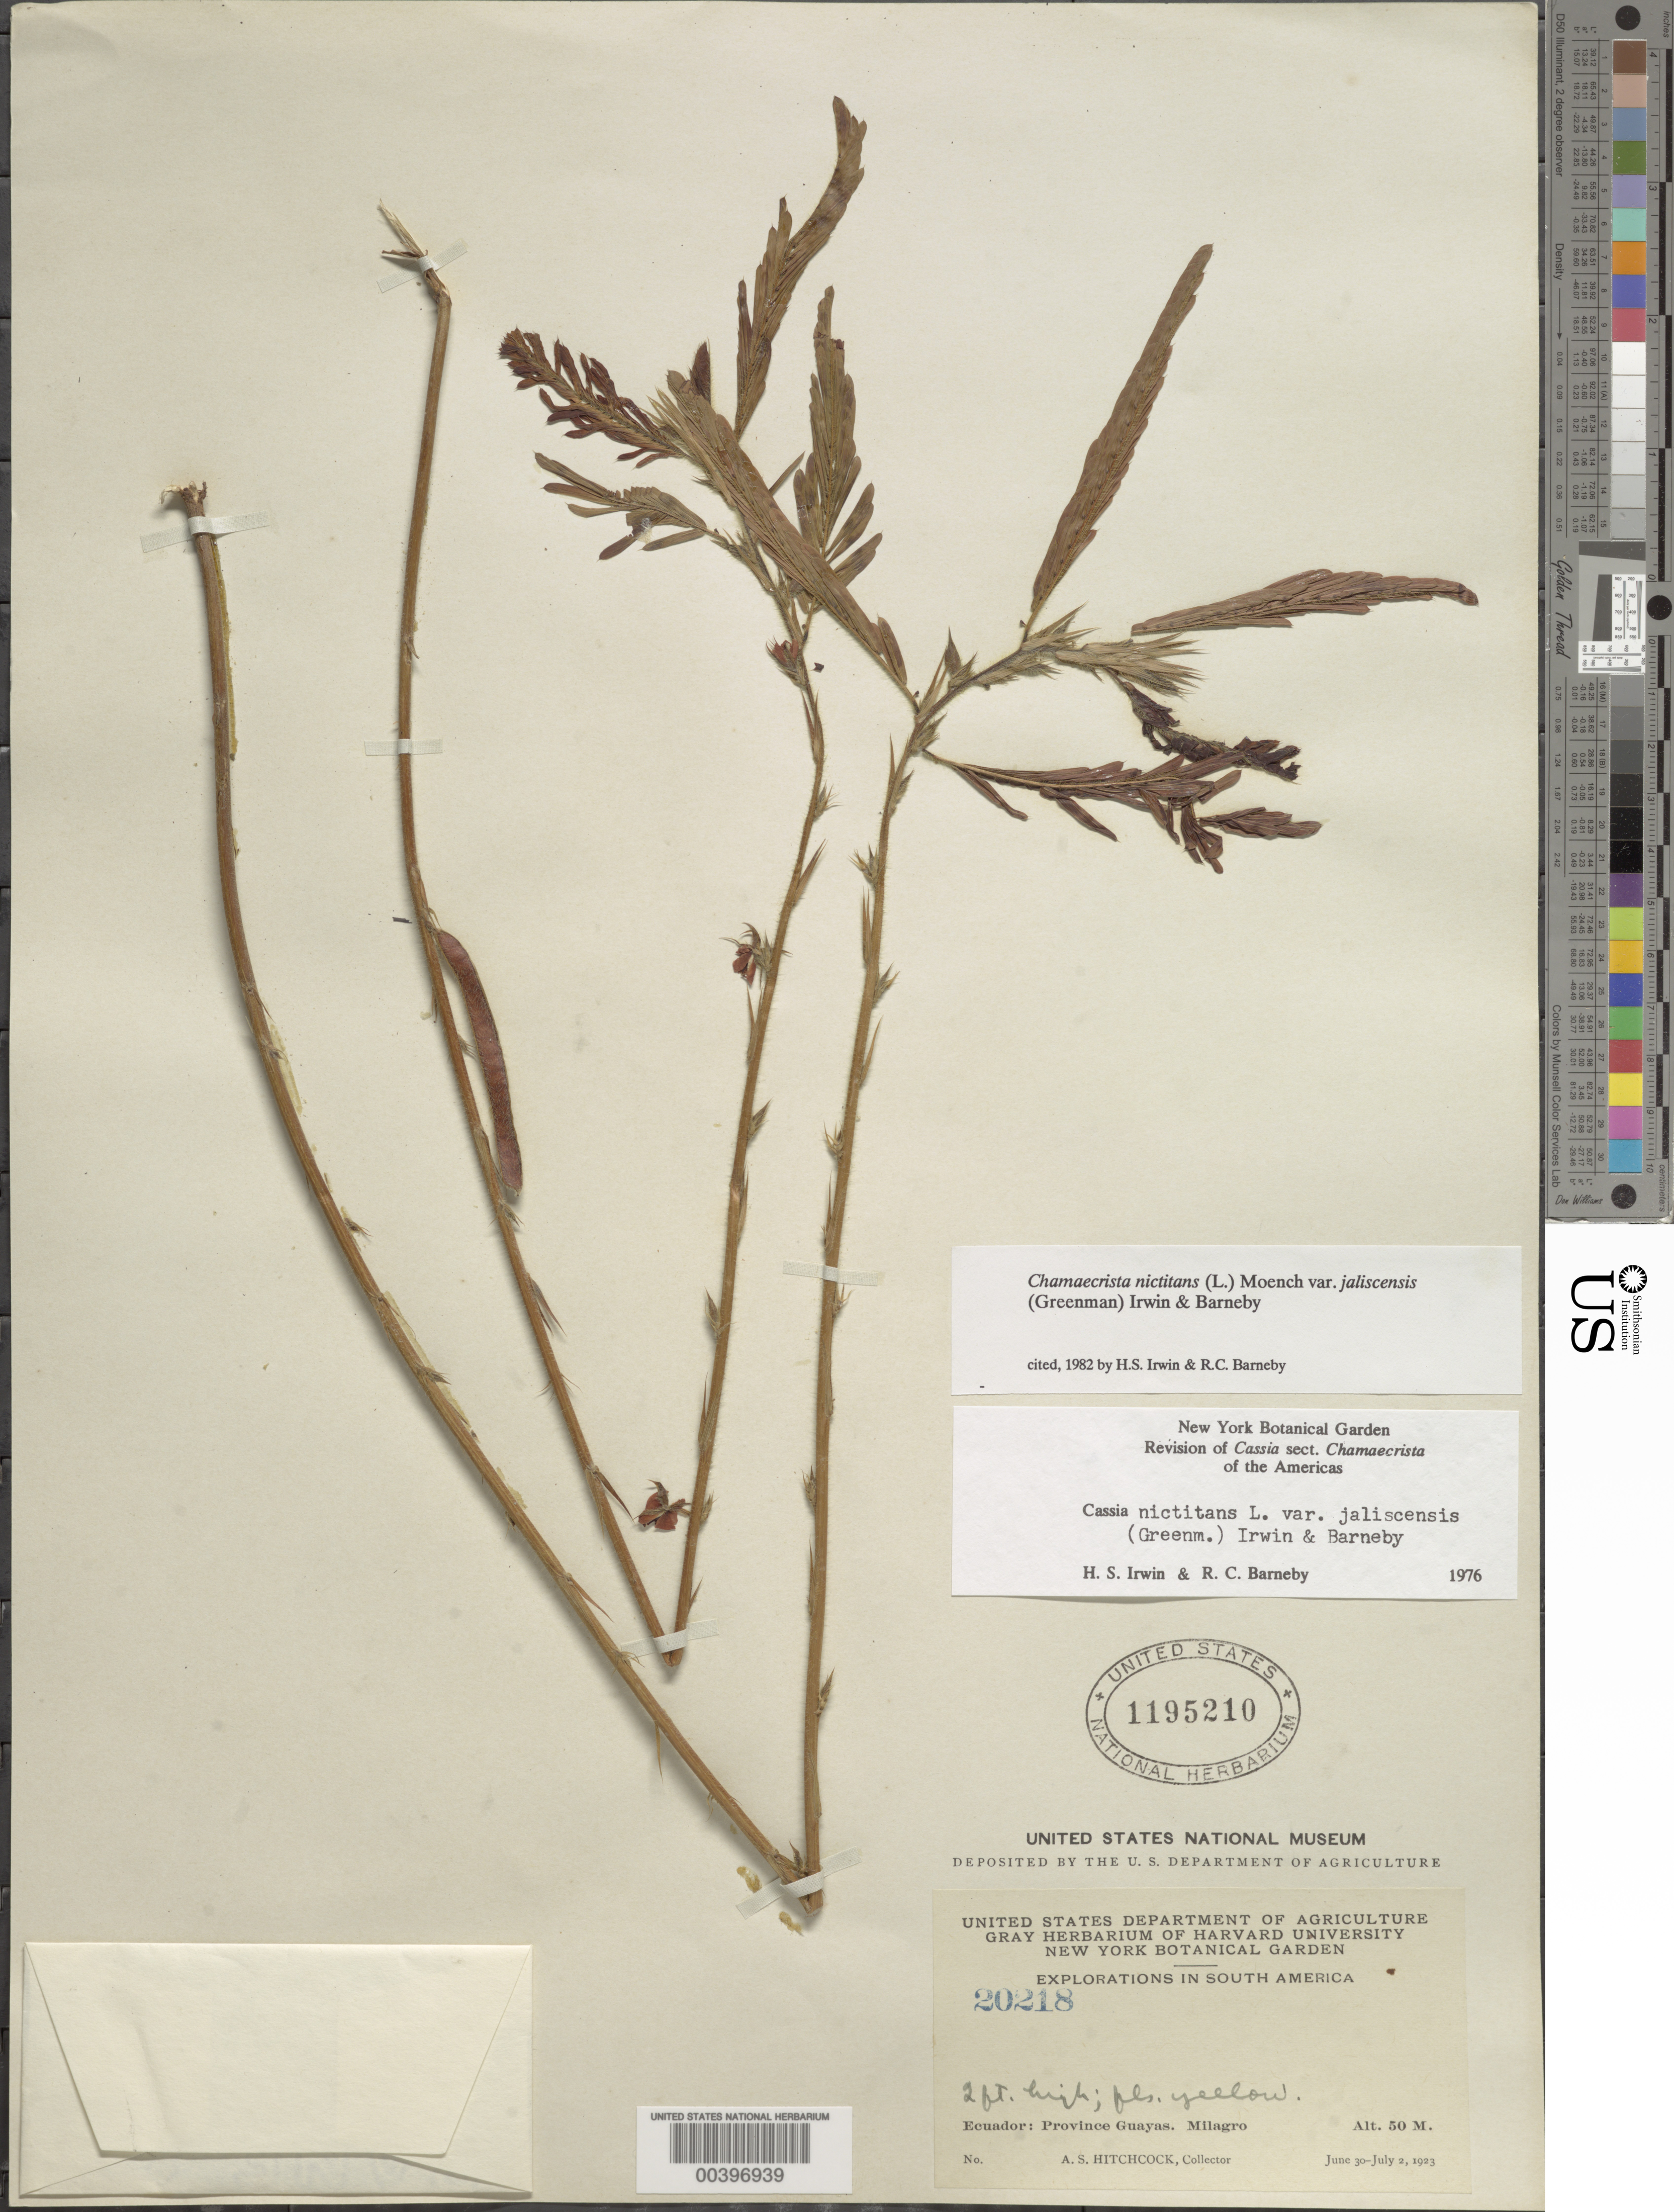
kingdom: Plantae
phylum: Tracheophyta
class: Magnoliopsida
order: Fabales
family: Fabaceae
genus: Chamaecrista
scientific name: Chamaecrista nictitans var. jaliscensis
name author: (Greenm.) H.S. Irwin & Barneby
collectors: A. S. Hitchcock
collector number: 20218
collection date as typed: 30 Jun 1923 to 02 Jul 1923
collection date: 1923-06-30/1923-07-02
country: Ecuador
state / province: Guayas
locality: Milagro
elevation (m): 50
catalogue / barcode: US 1195210